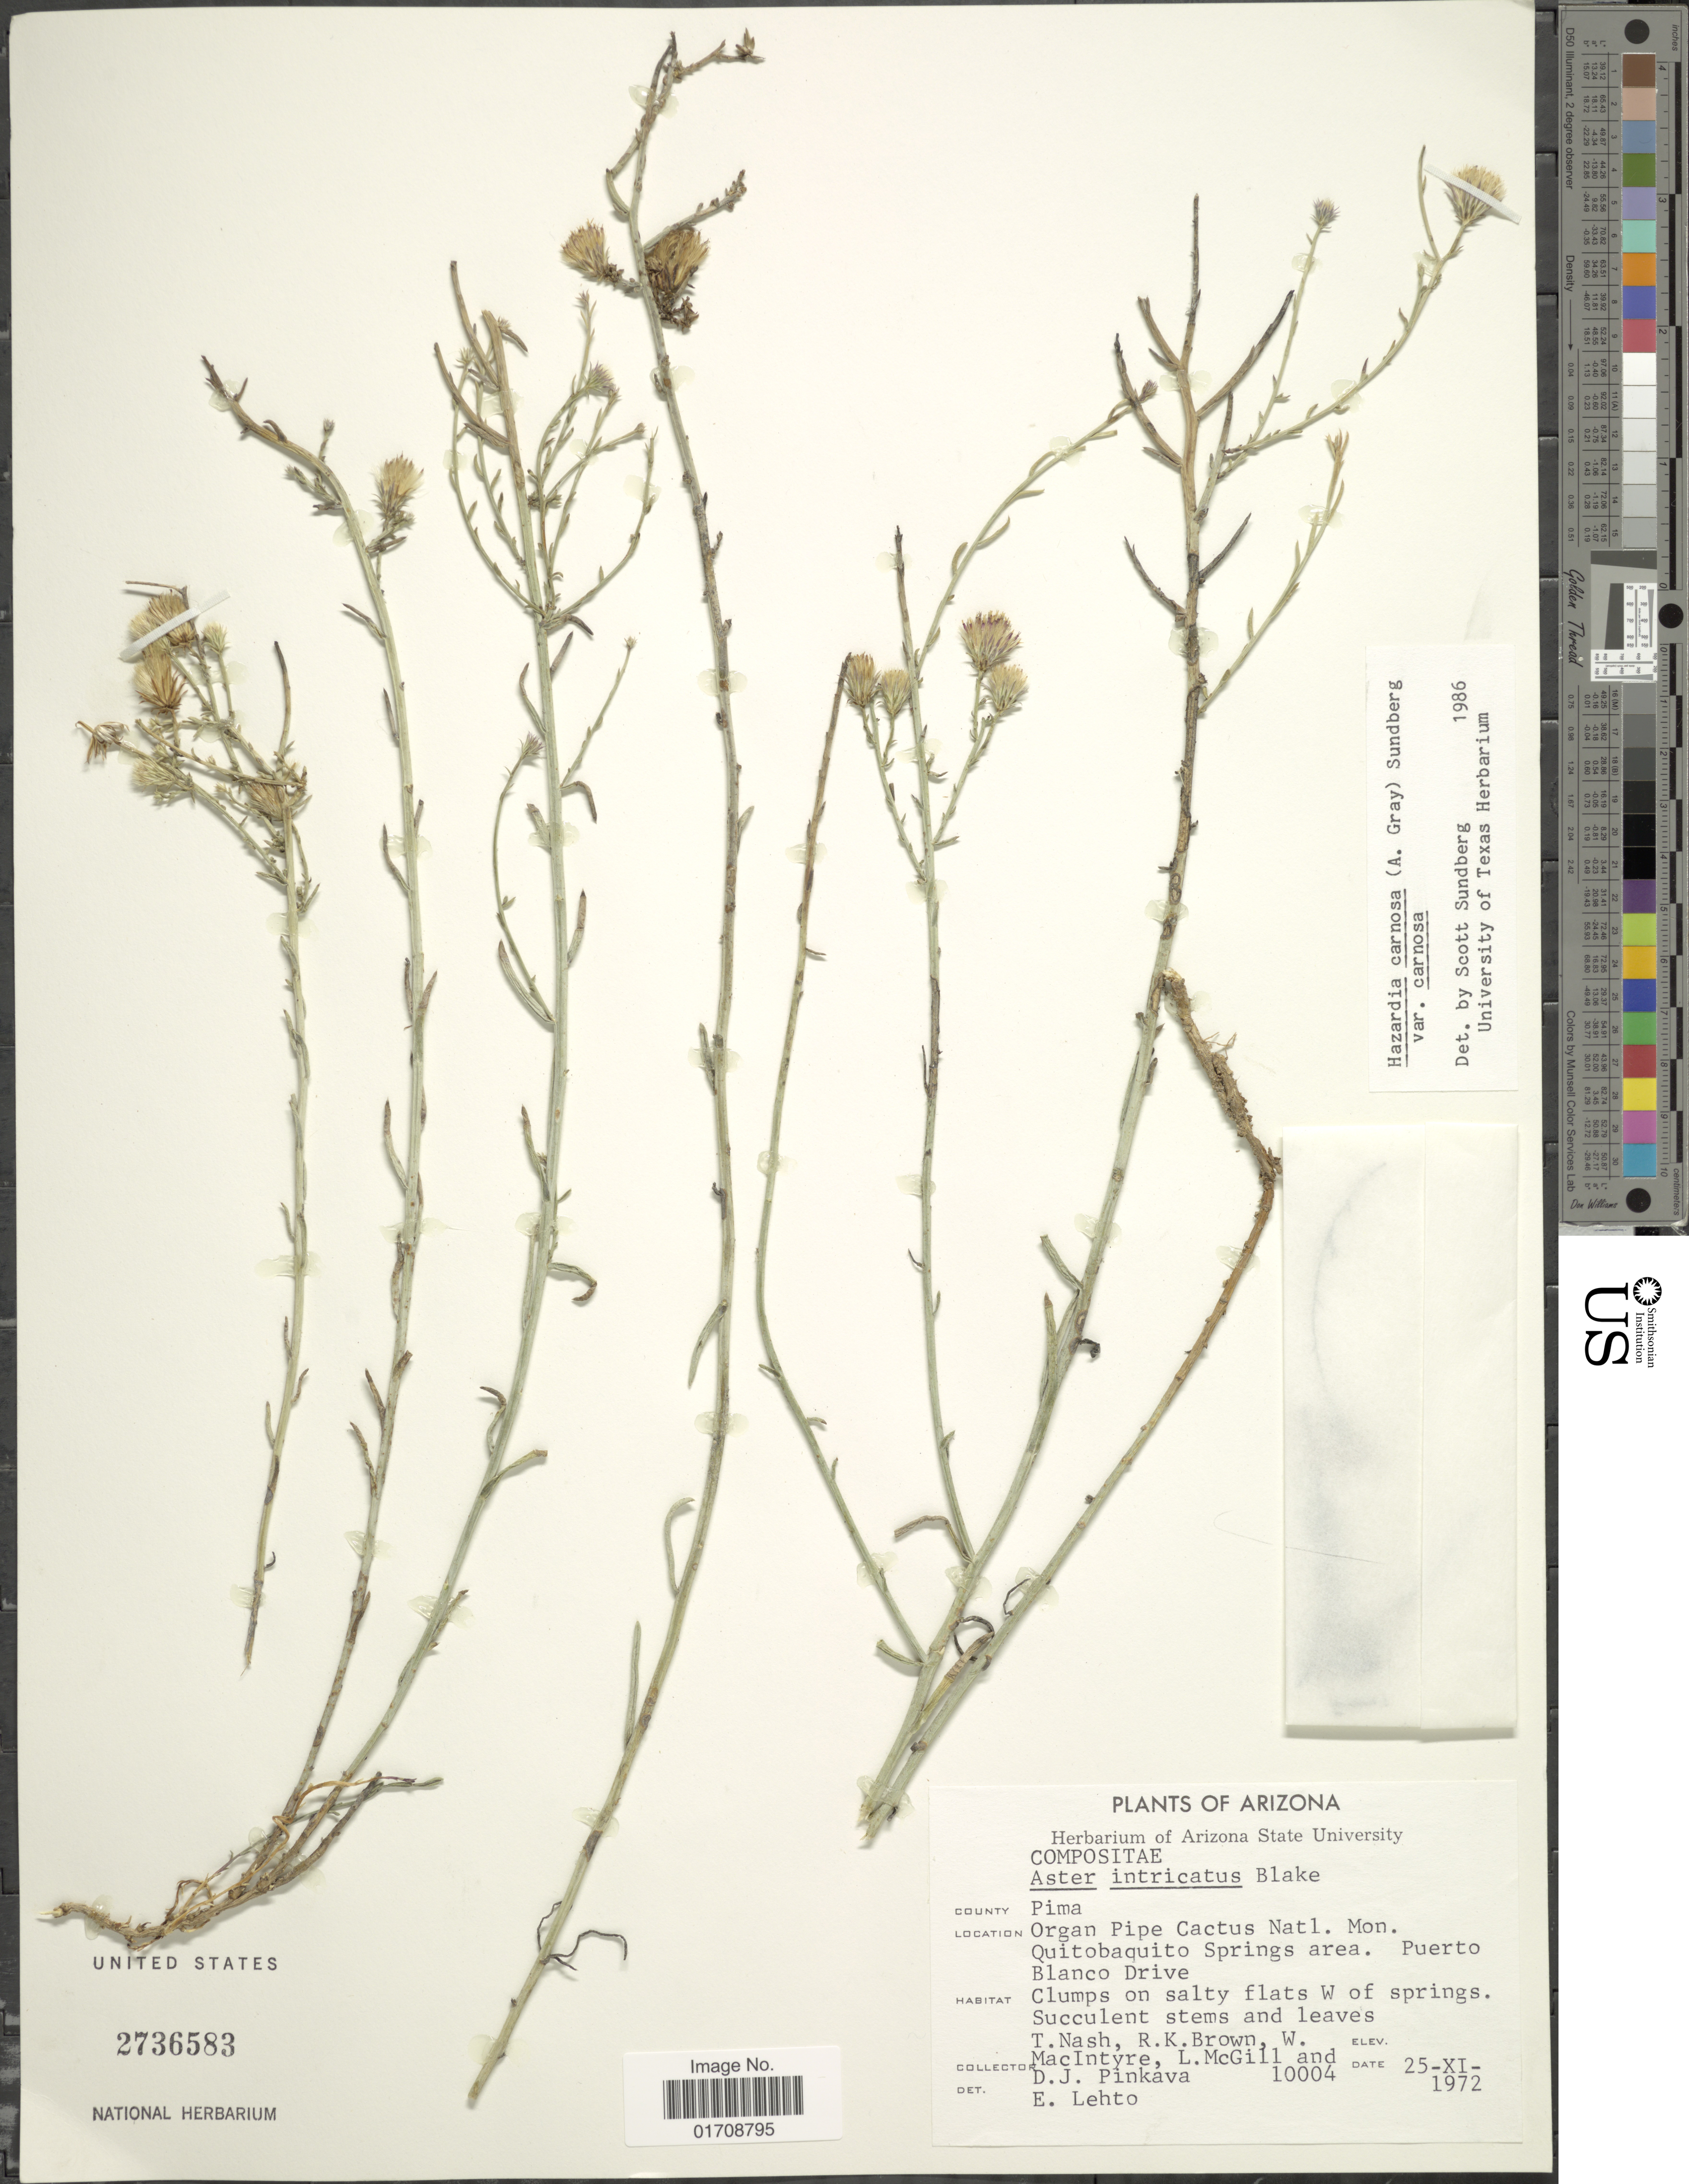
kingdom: Plantae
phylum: Tracheophyta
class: Magnoliopsida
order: Asterales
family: Asteraceae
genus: Machaeranthera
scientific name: Machaeranthera carnosa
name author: (A. Gray) G.L. Nesom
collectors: T. Nash, R. K. Brown, W. Macintyre, L. McGill & D. J. Pinkava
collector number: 10004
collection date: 1972-11-25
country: United States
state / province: Arizona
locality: County Pima, Organ Pipe Cactus Natl. Mon. Quitobaquito Springs area, Puerto Blanco Drive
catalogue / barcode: US 2736583